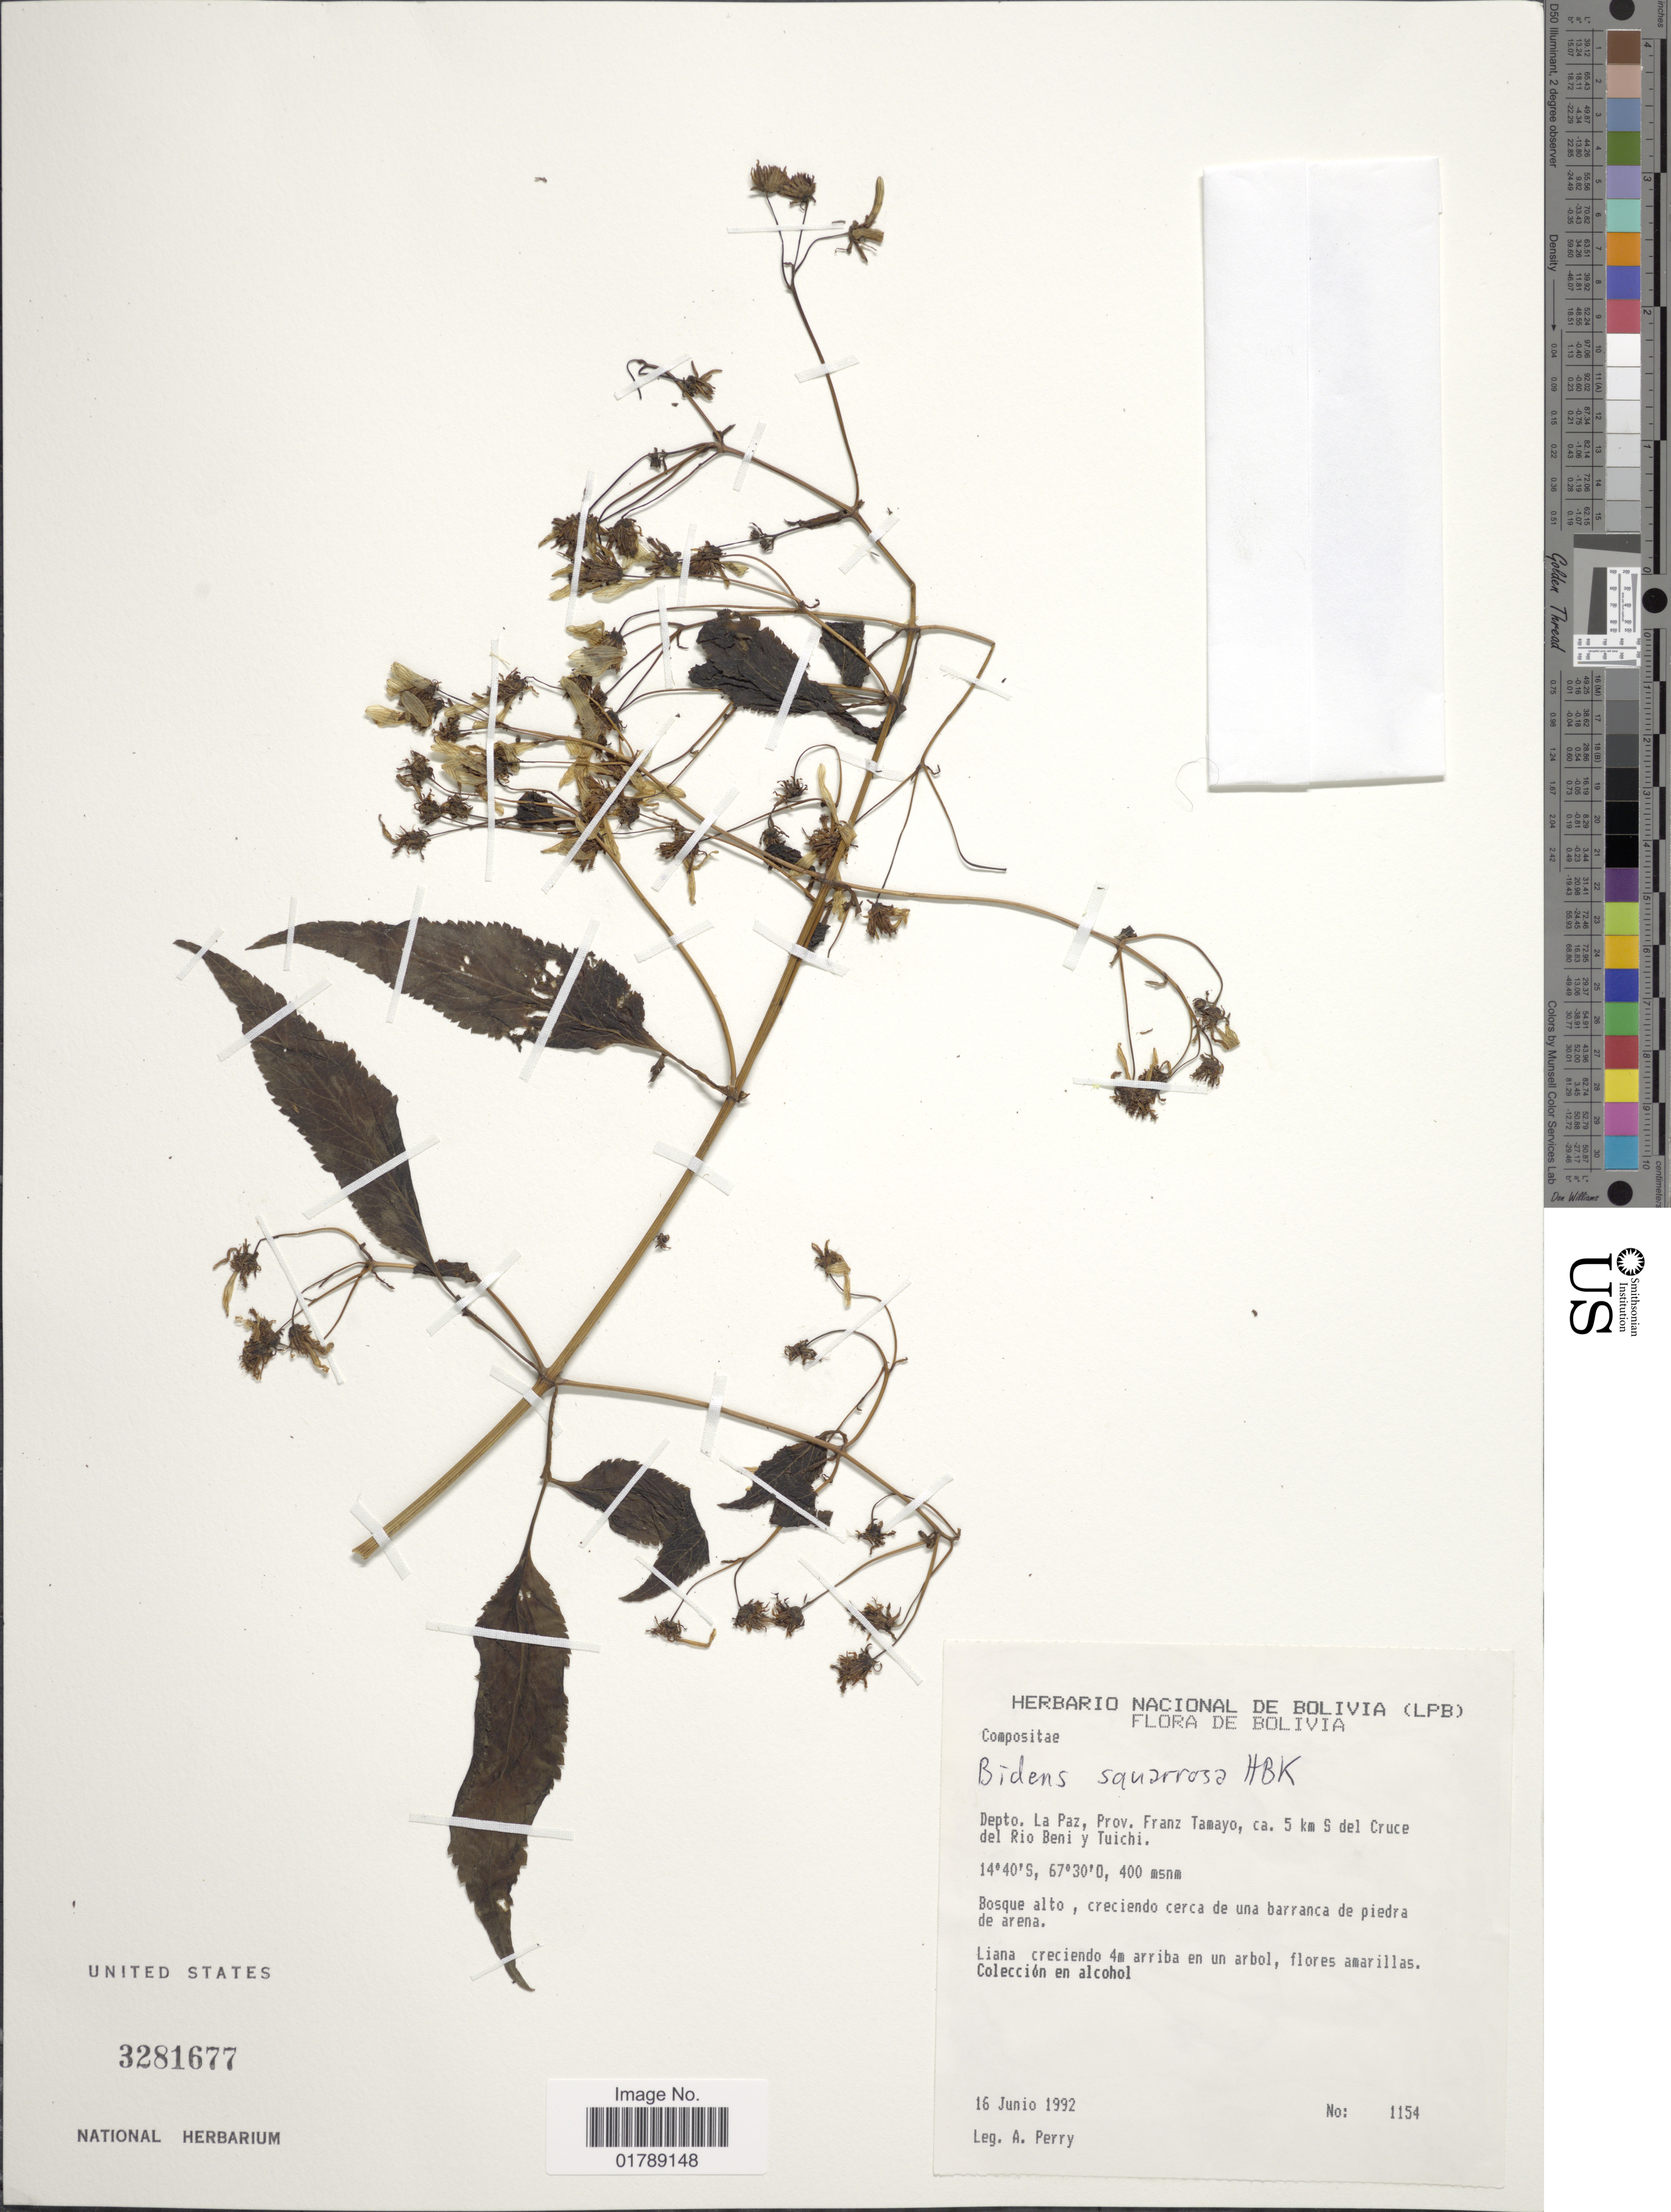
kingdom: Plantae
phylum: Tracheophyta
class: Magnoliopsida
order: Asterales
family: Asteraceae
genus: Bidens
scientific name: Bidens squarrosa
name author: Kunth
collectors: A. Perry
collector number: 1154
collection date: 1992-06-16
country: Bolivia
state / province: La Paz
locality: Prov. Franz Tamayo, ca. 5 km S del Cruce del Rio Beni y Tuichi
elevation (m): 400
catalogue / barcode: US 3281677